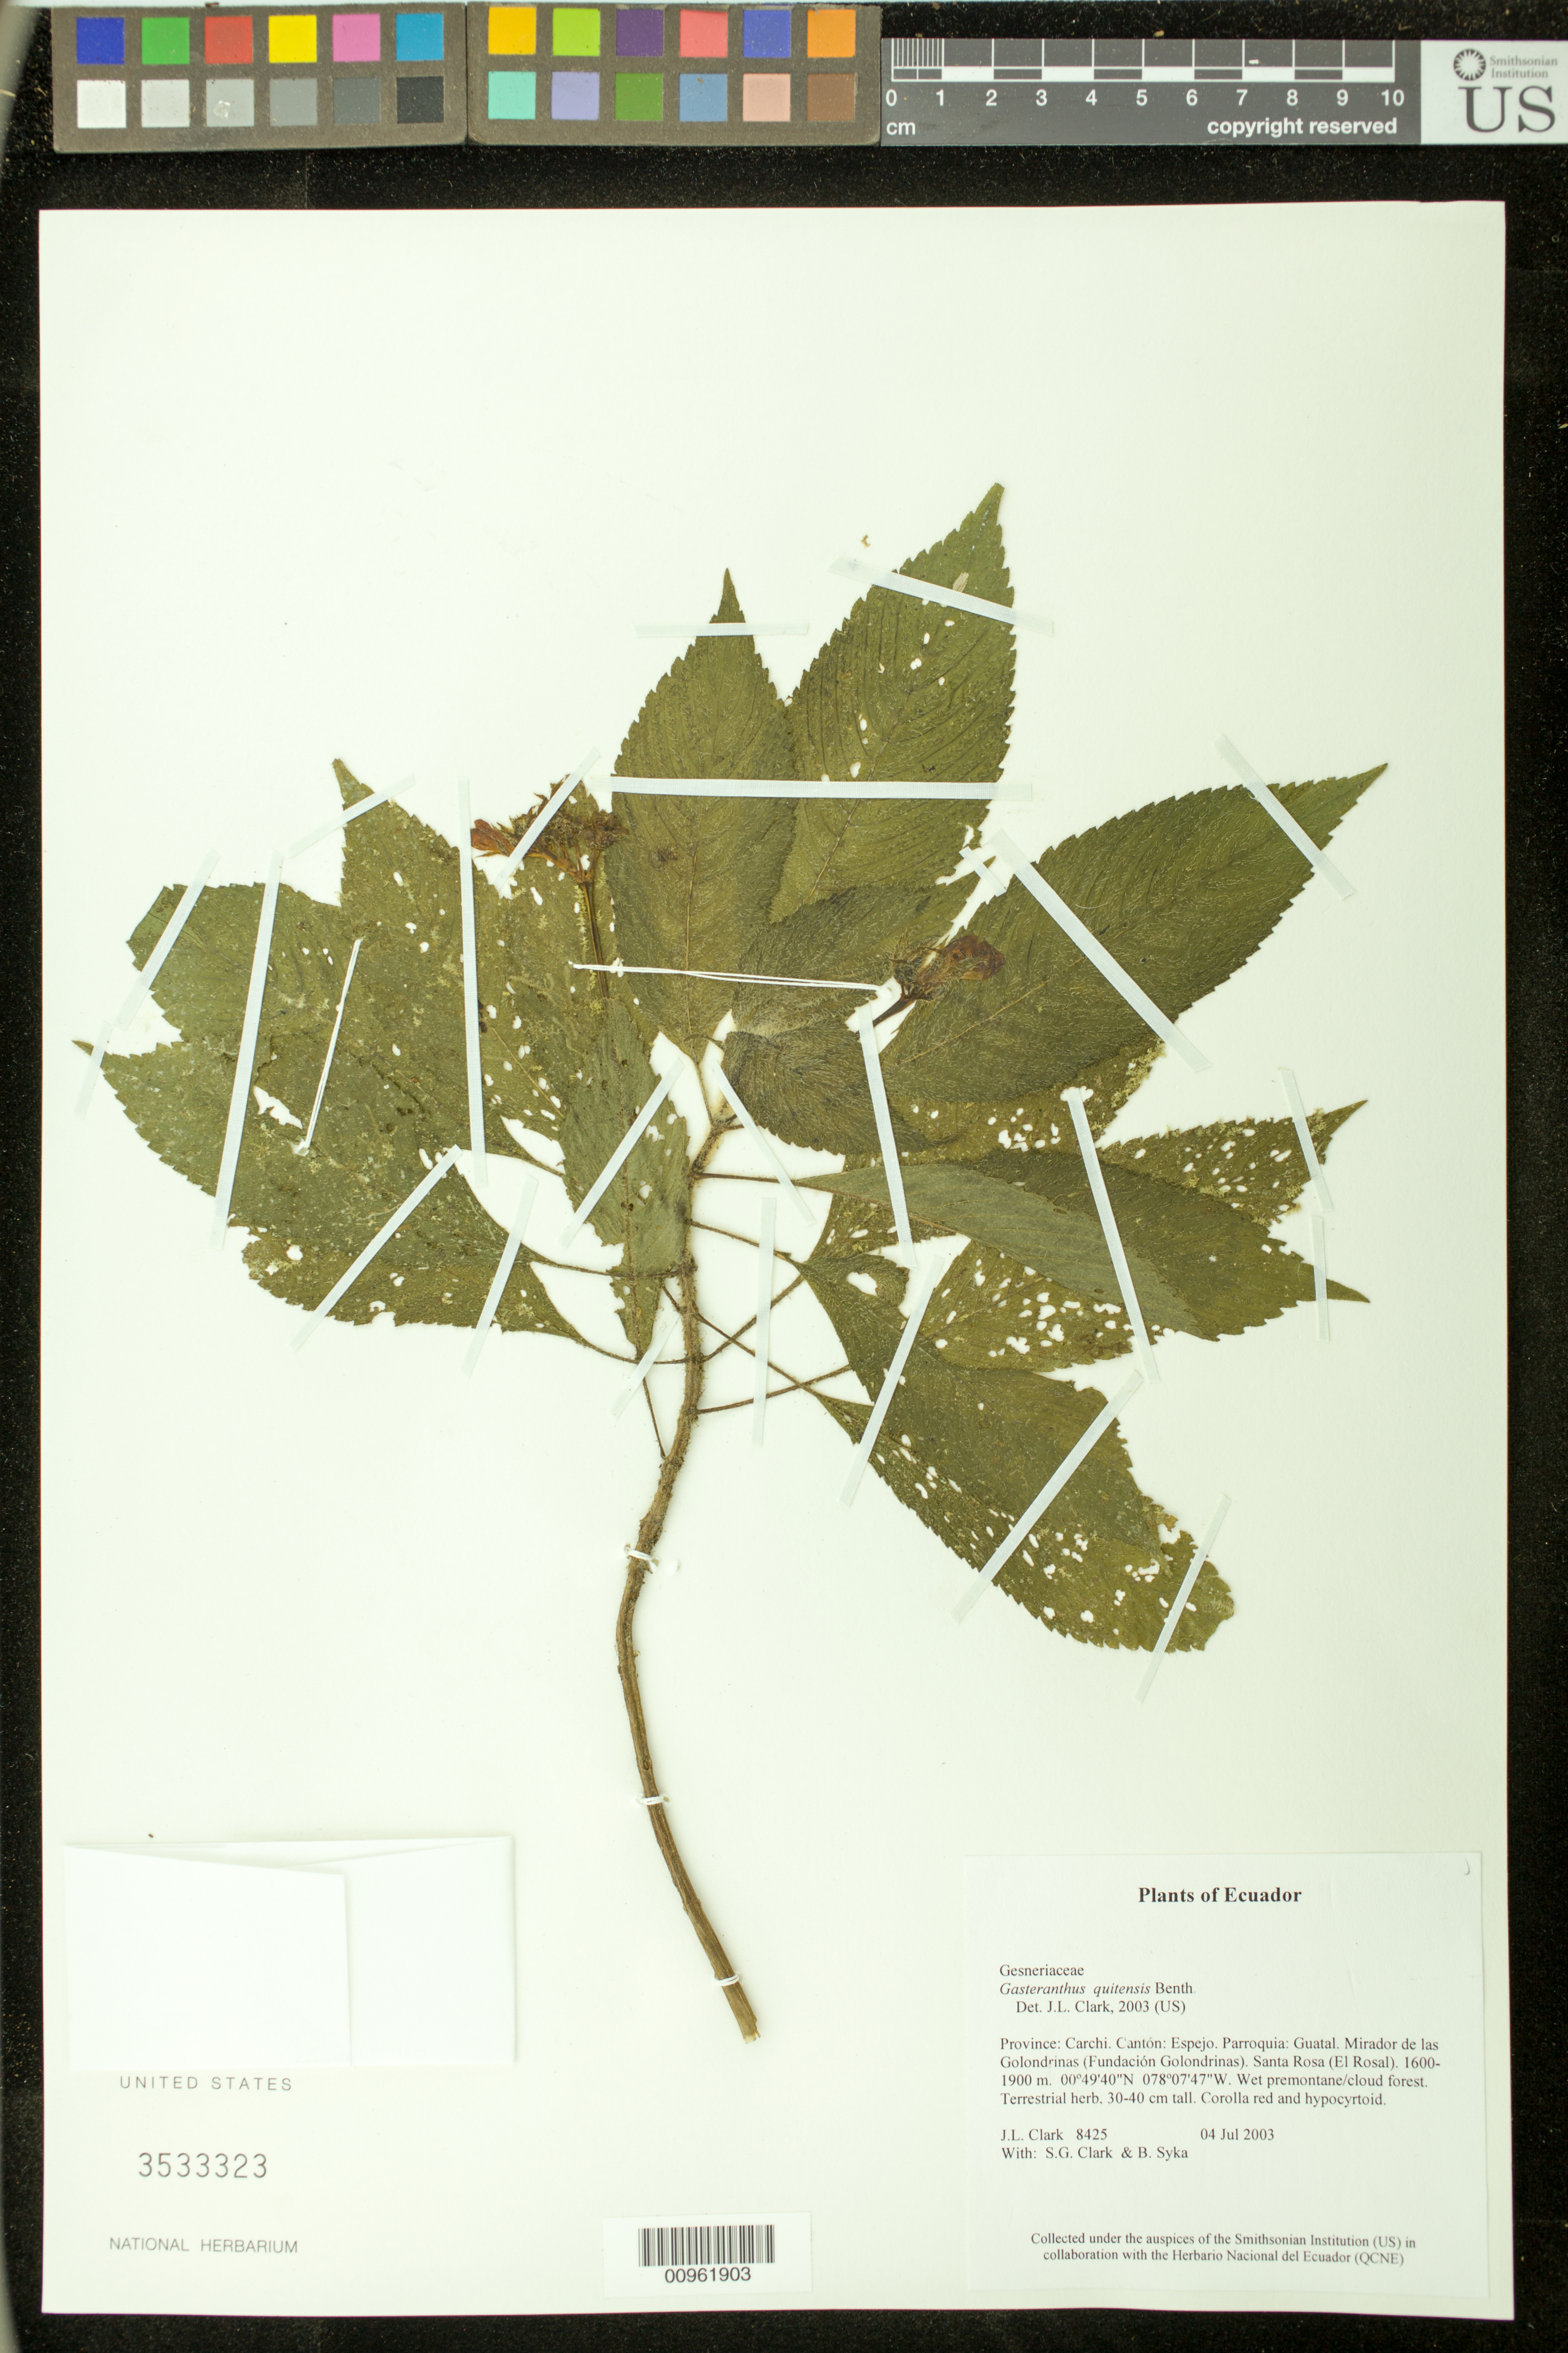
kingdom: Plantae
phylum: Tracheophyta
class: Magnoliopsida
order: Lamiales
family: Gesneriaceae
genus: Gasteranthus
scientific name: Gasteranthus quitensis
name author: Benth.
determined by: Clark, J. L., (SEL), The Marie Selby Botanical Garden (UNITED STATES)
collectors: J. L. Clark, S. G. Clark & B. Syka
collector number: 8425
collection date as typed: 04 Jul 2003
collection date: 2003-07-04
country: Ecuador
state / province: Carchi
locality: Espejo. Parroquia: Guatal. Mirador de las Golondrinas (Fundación Golondrinas). Santa Rosa (El Rosal).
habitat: Wet premontane/cloud forest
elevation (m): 1600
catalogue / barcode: US 3533323